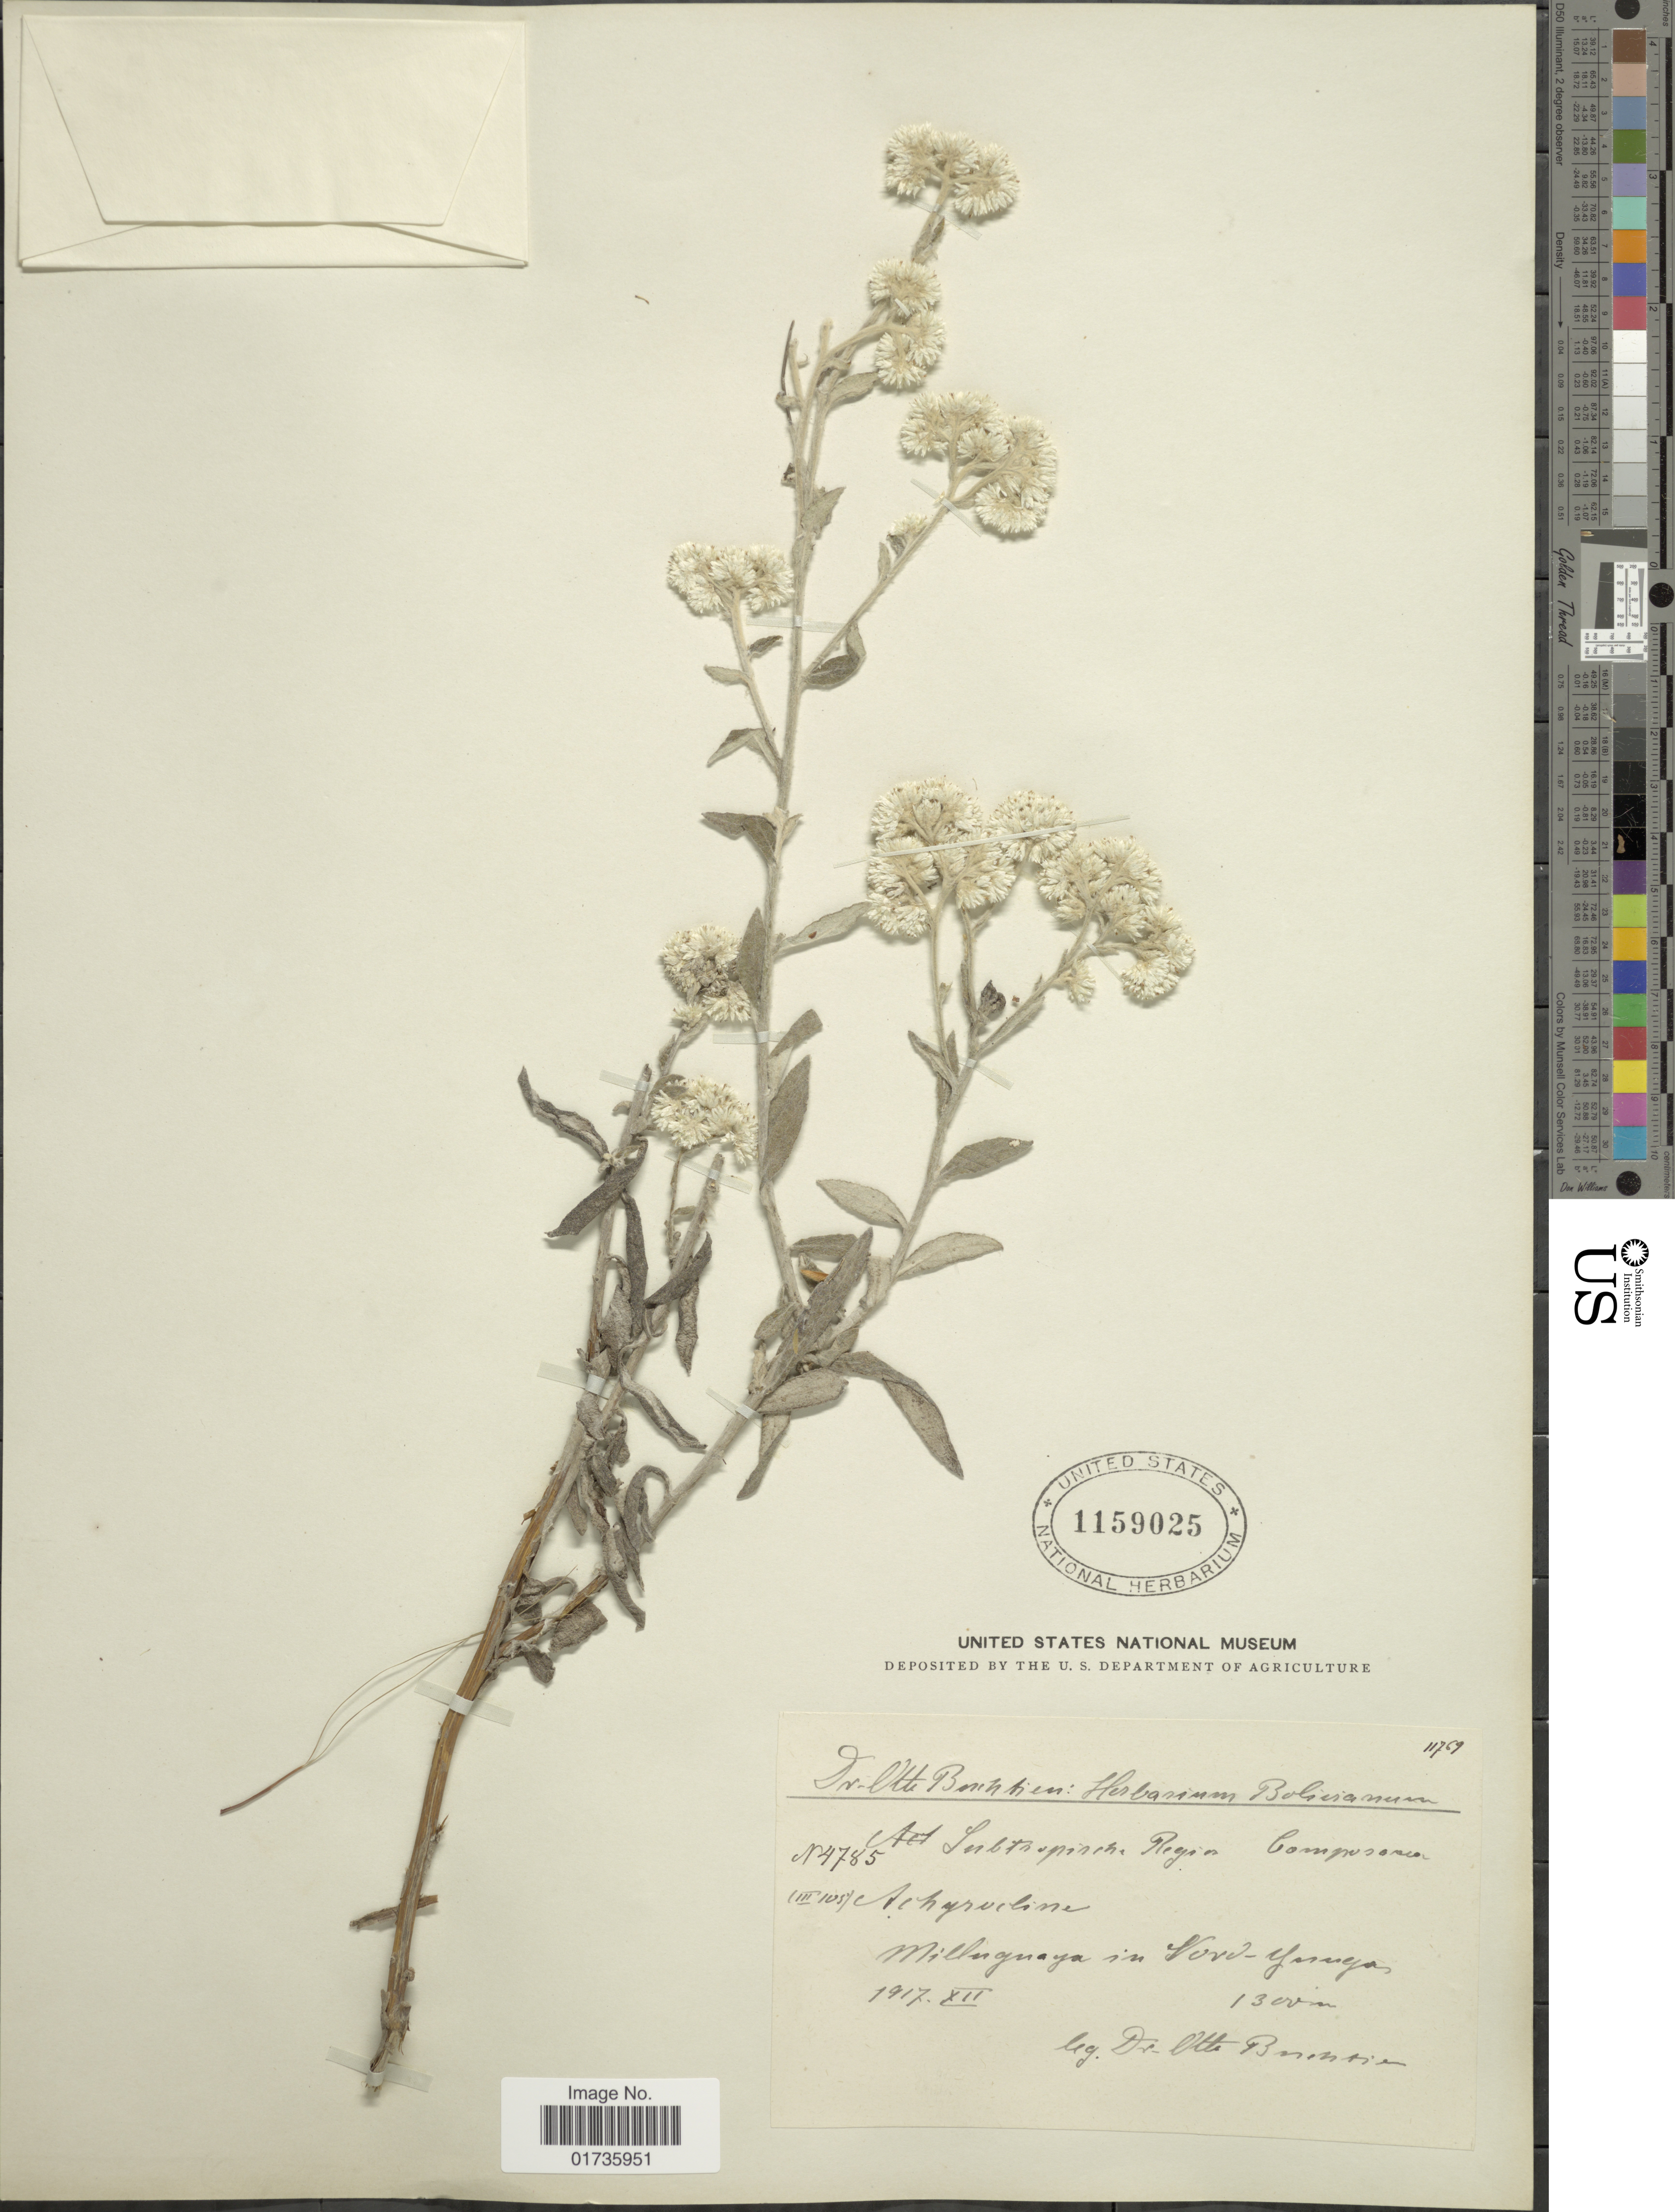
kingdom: Plantae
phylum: Tracheophyta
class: Magnoliopsida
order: Asterales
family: Asteraceae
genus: Achyrocline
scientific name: Achyrocline tomentosa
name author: Rusby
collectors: O. Buchtien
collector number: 4785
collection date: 1917-12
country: Bolivia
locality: Milluguaya in Nord-Yungas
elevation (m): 1300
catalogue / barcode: US 1159025